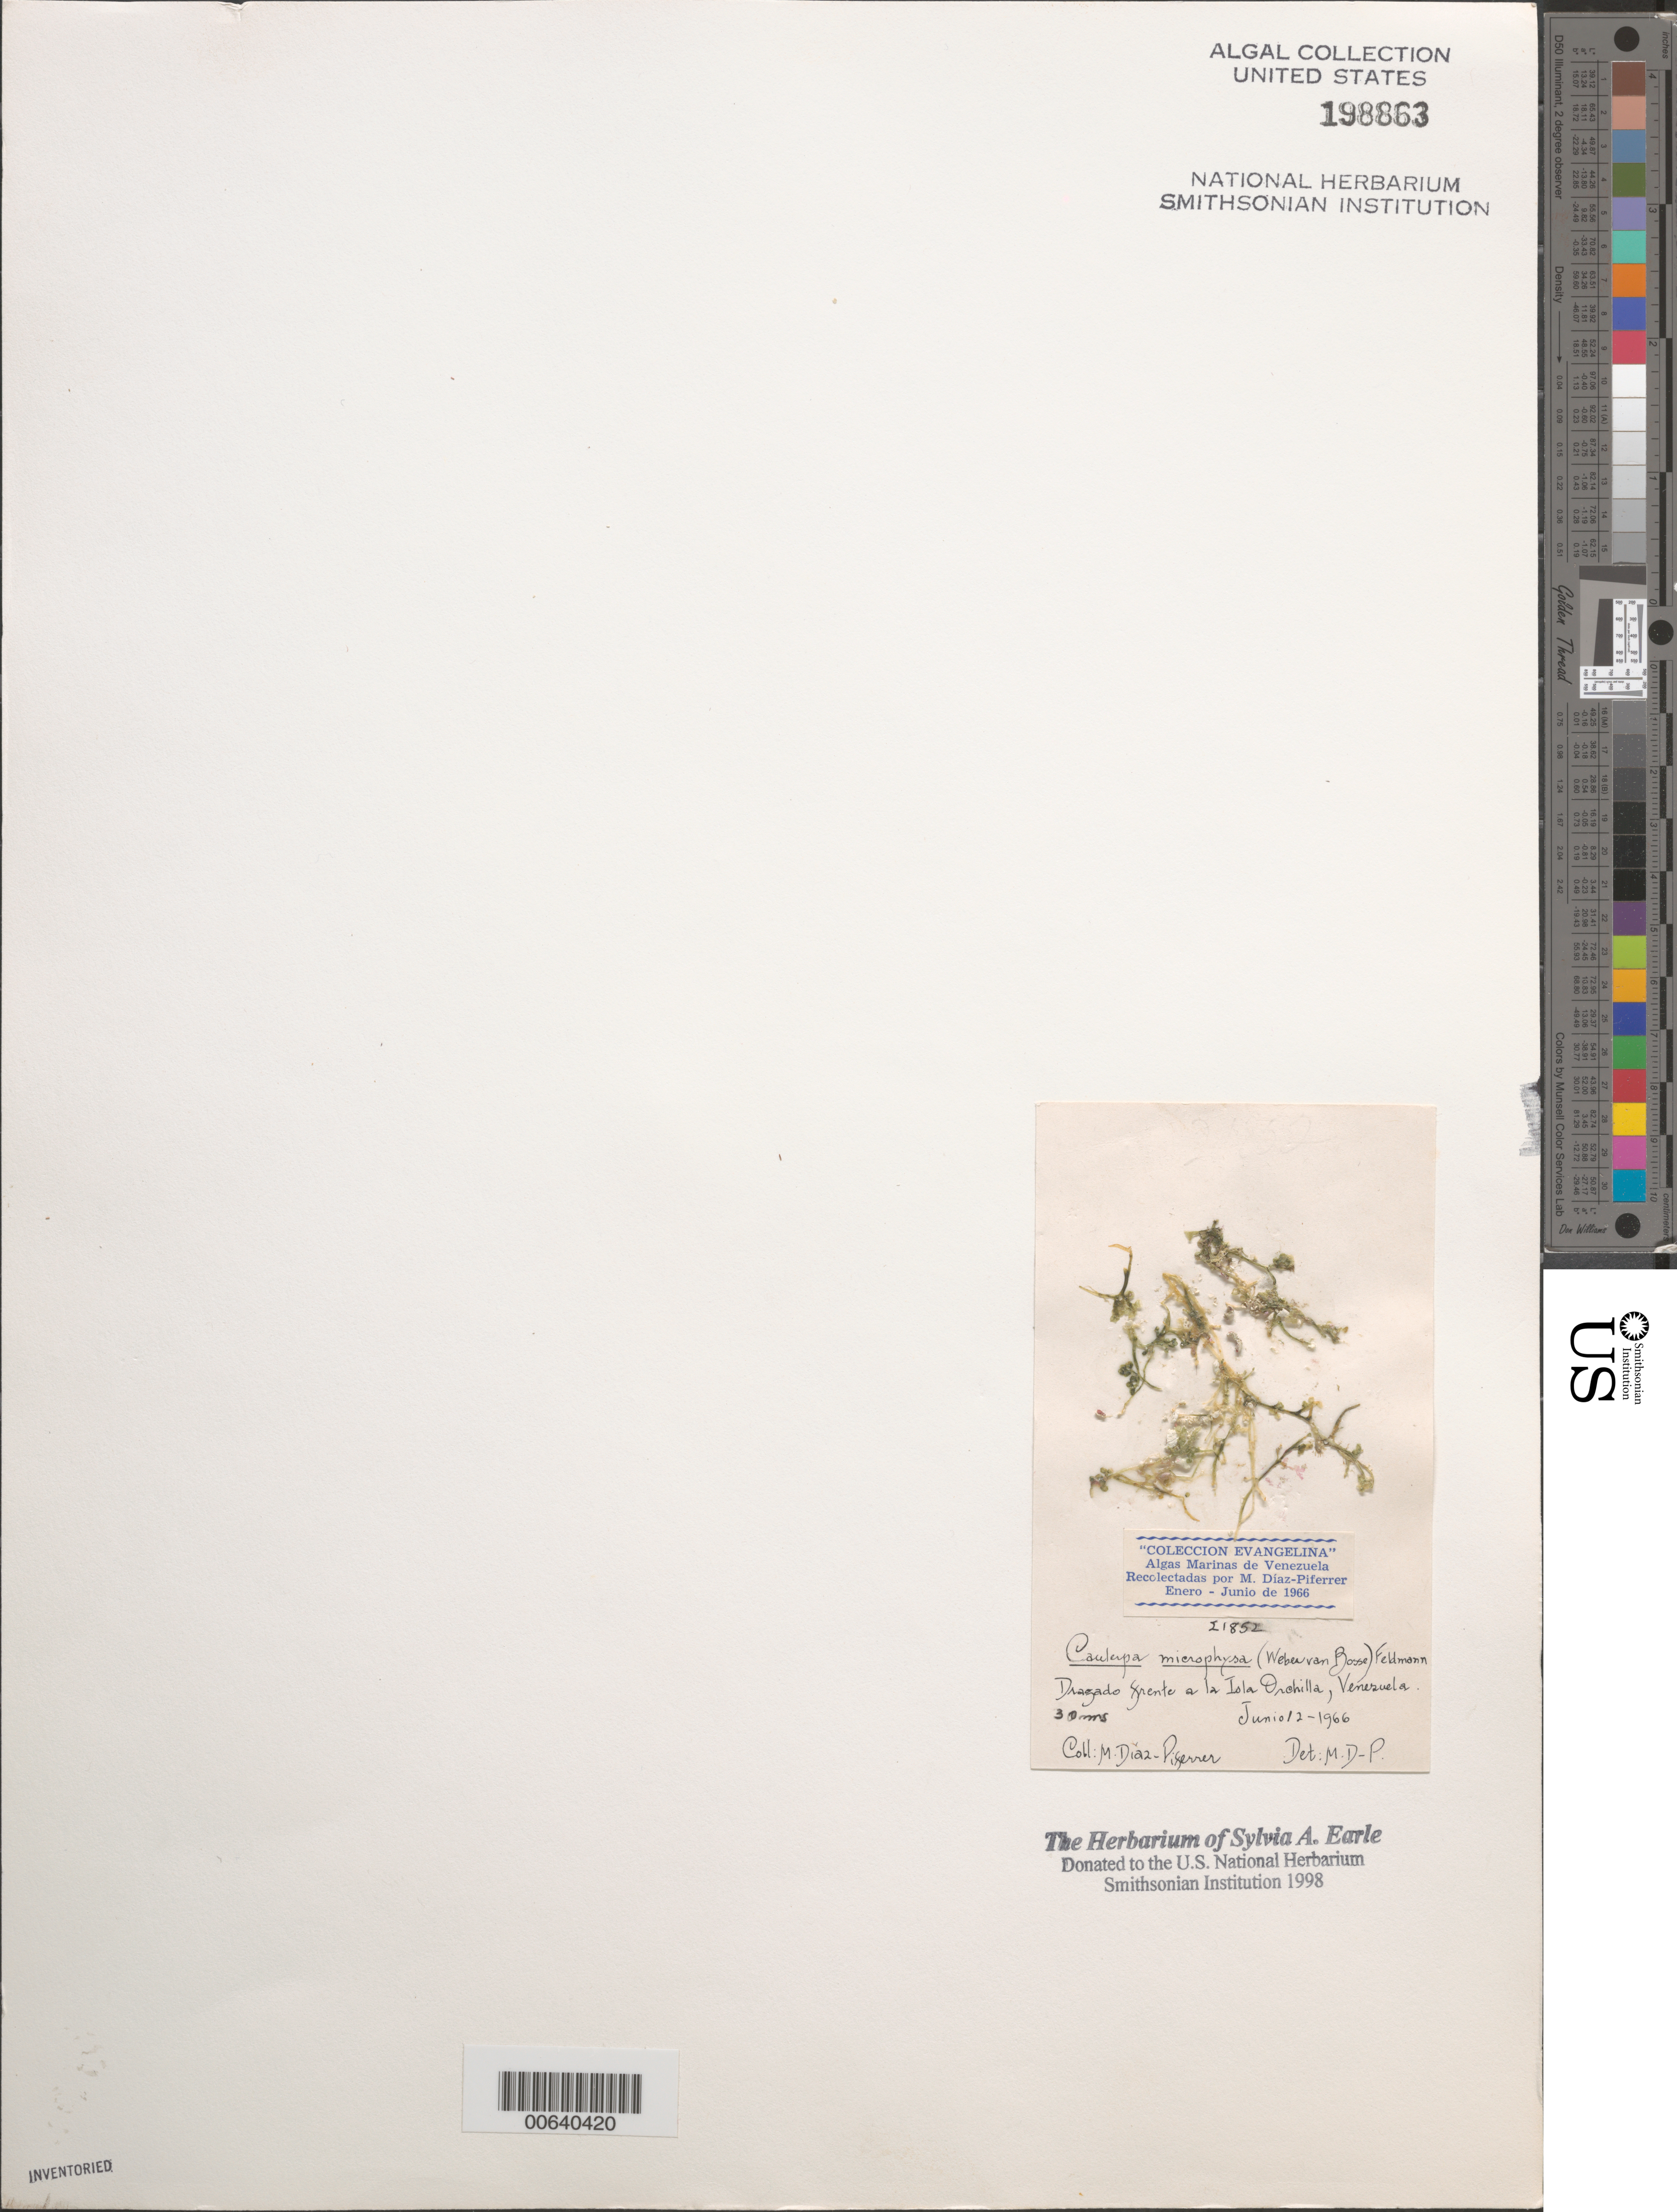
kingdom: Plantae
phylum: Chlorophyta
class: Ulvophyceae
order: Bryopsidales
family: Caulerpaceae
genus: Caulerpa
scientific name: Caulerpa microphysa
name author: (Weber Bosse) Feldmann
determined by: Diaz-Piferrer, M.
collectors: M. Diaz-Piferrer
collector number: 21852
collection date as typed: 12 Jun 1966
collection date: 1966-06-12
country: Venezuela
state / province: Dependencias Federales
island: Isla La Orquilla [Isla Orchilla]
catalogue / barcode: US 198863